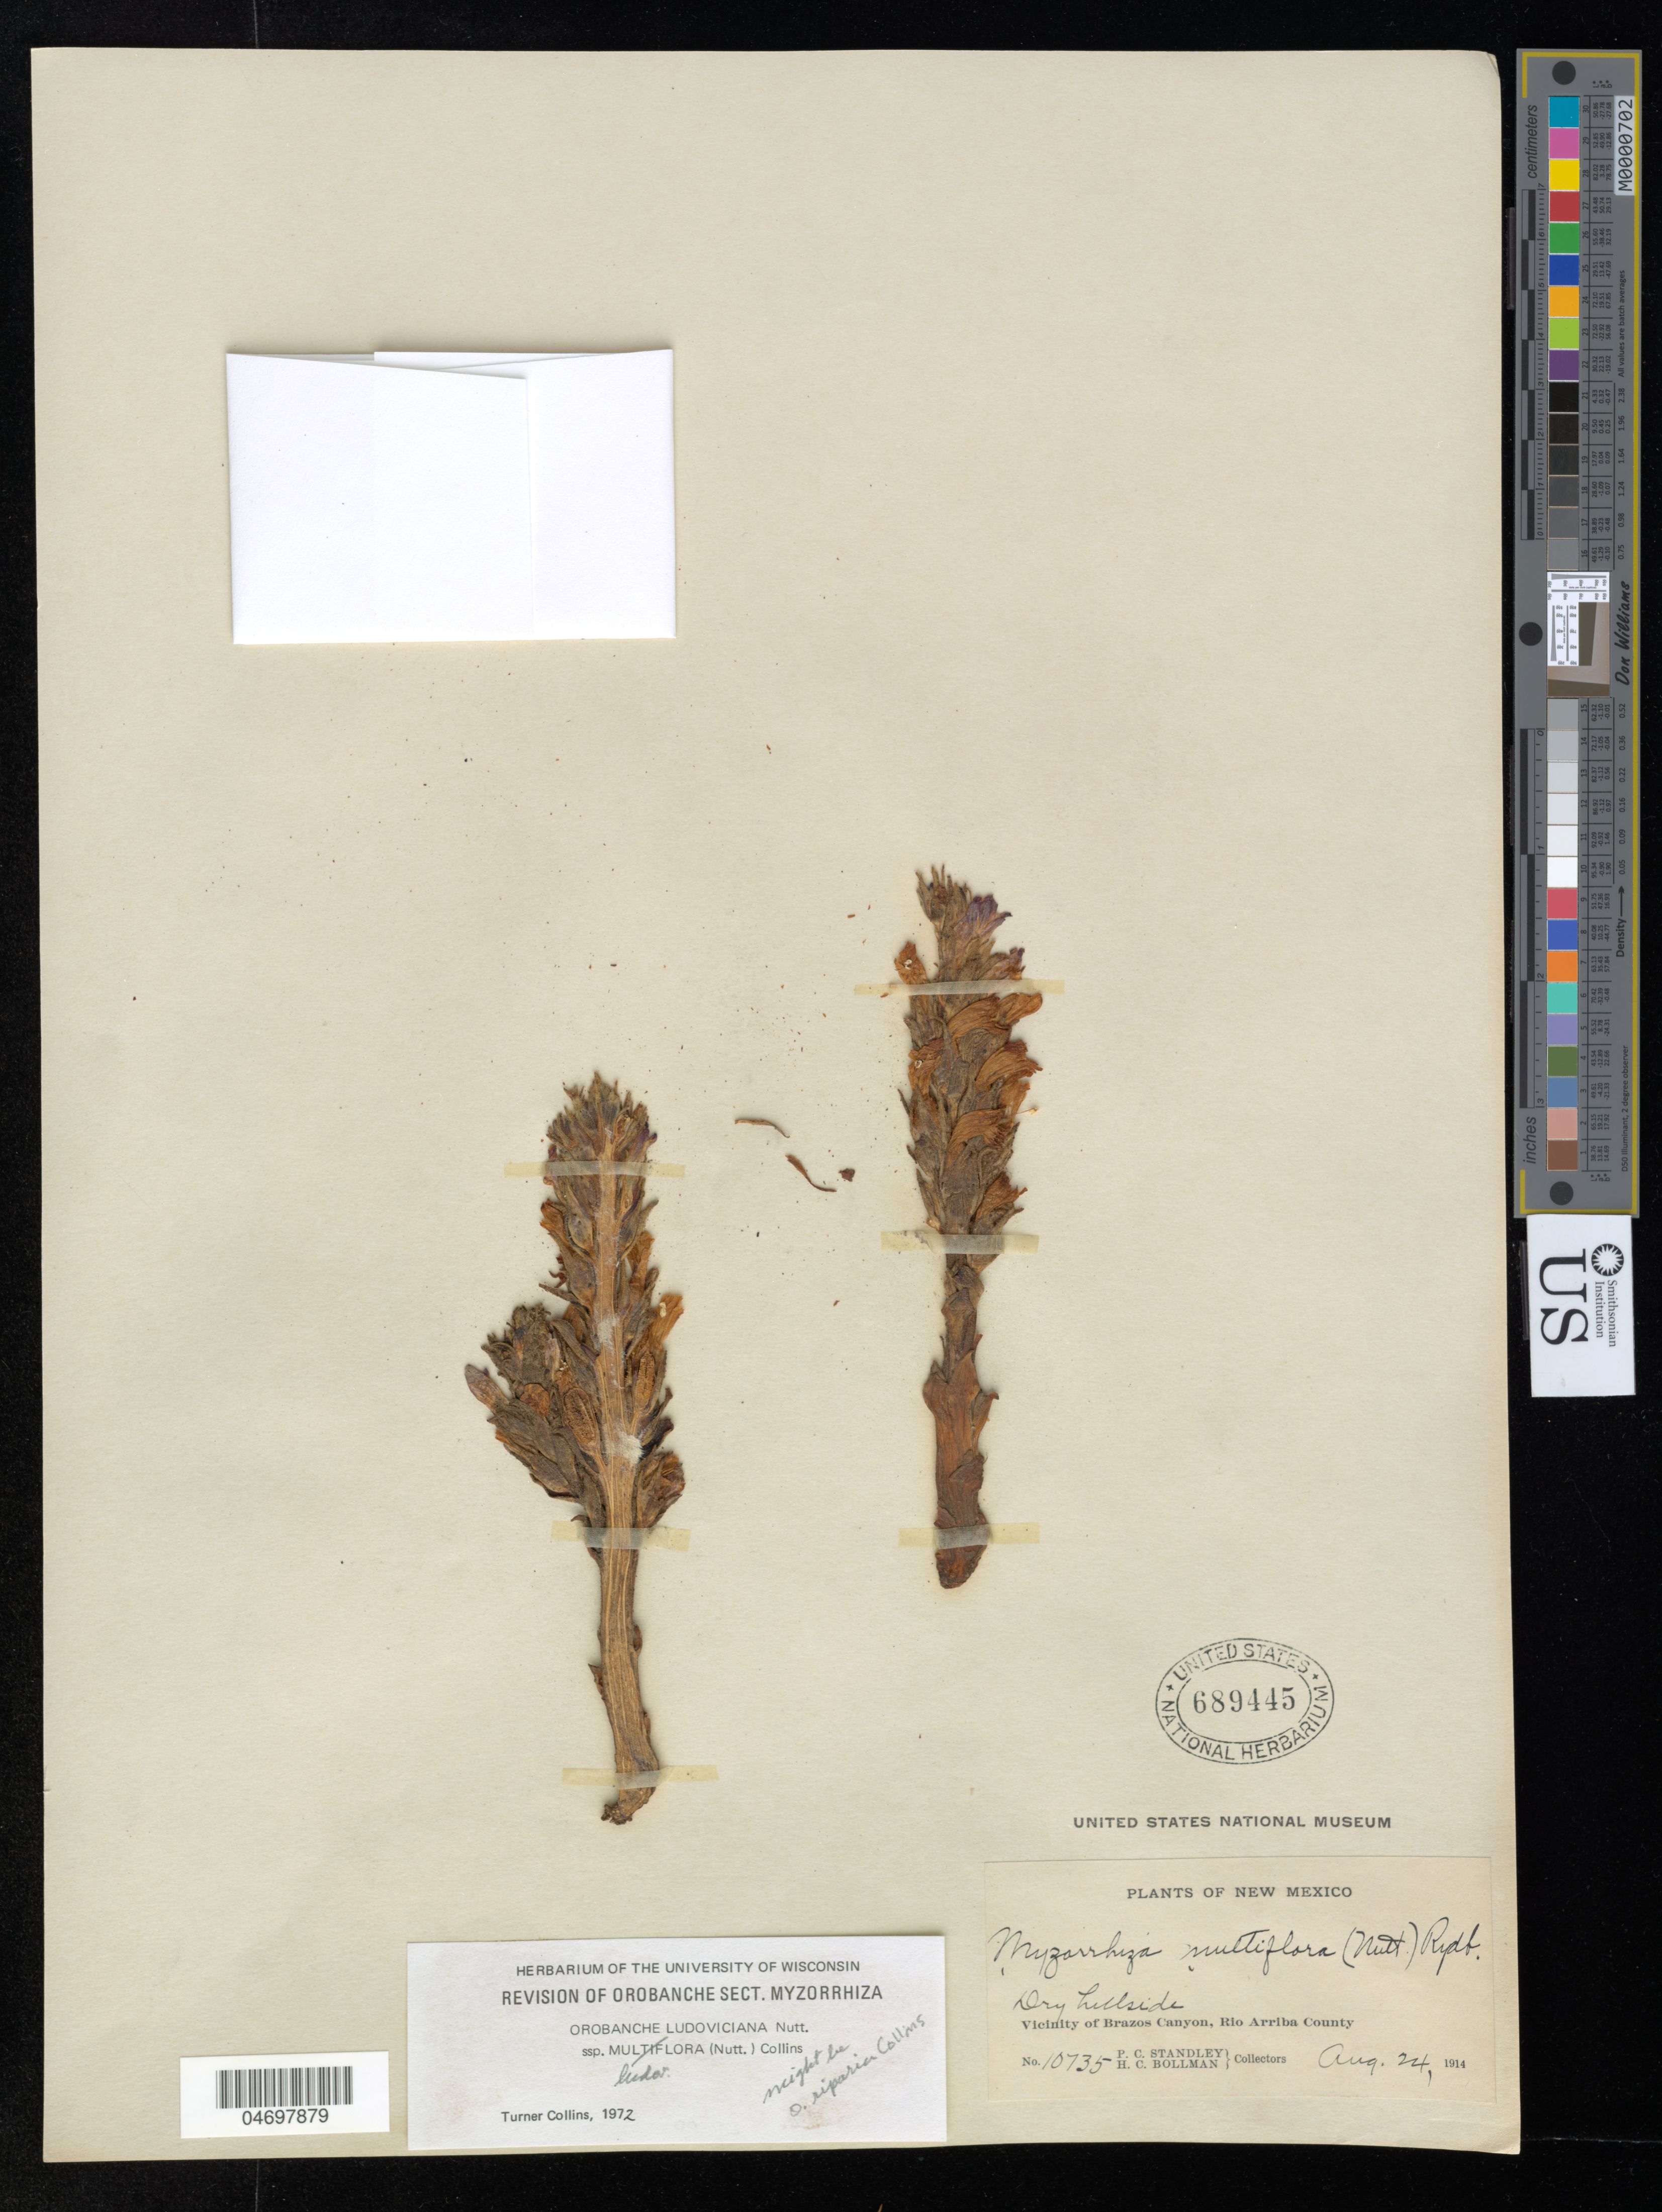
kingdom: Plantae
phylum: Tracheophyta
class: Magnoliopsida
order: Lamiales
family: Orobanchaceae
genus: Orobanche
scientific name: Orobanche ludoviciana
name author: Nutt.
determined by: Collins, [Lawrence] Turner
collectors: P. C. Standley & H. C. Bollman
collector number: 10735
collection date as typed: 24 Aug 1914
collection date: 1914-08-24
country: United States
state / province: New Mexico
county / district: Rio Arriba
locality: Brazos Canyon.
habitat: Dry hillside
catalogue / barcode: US 689445